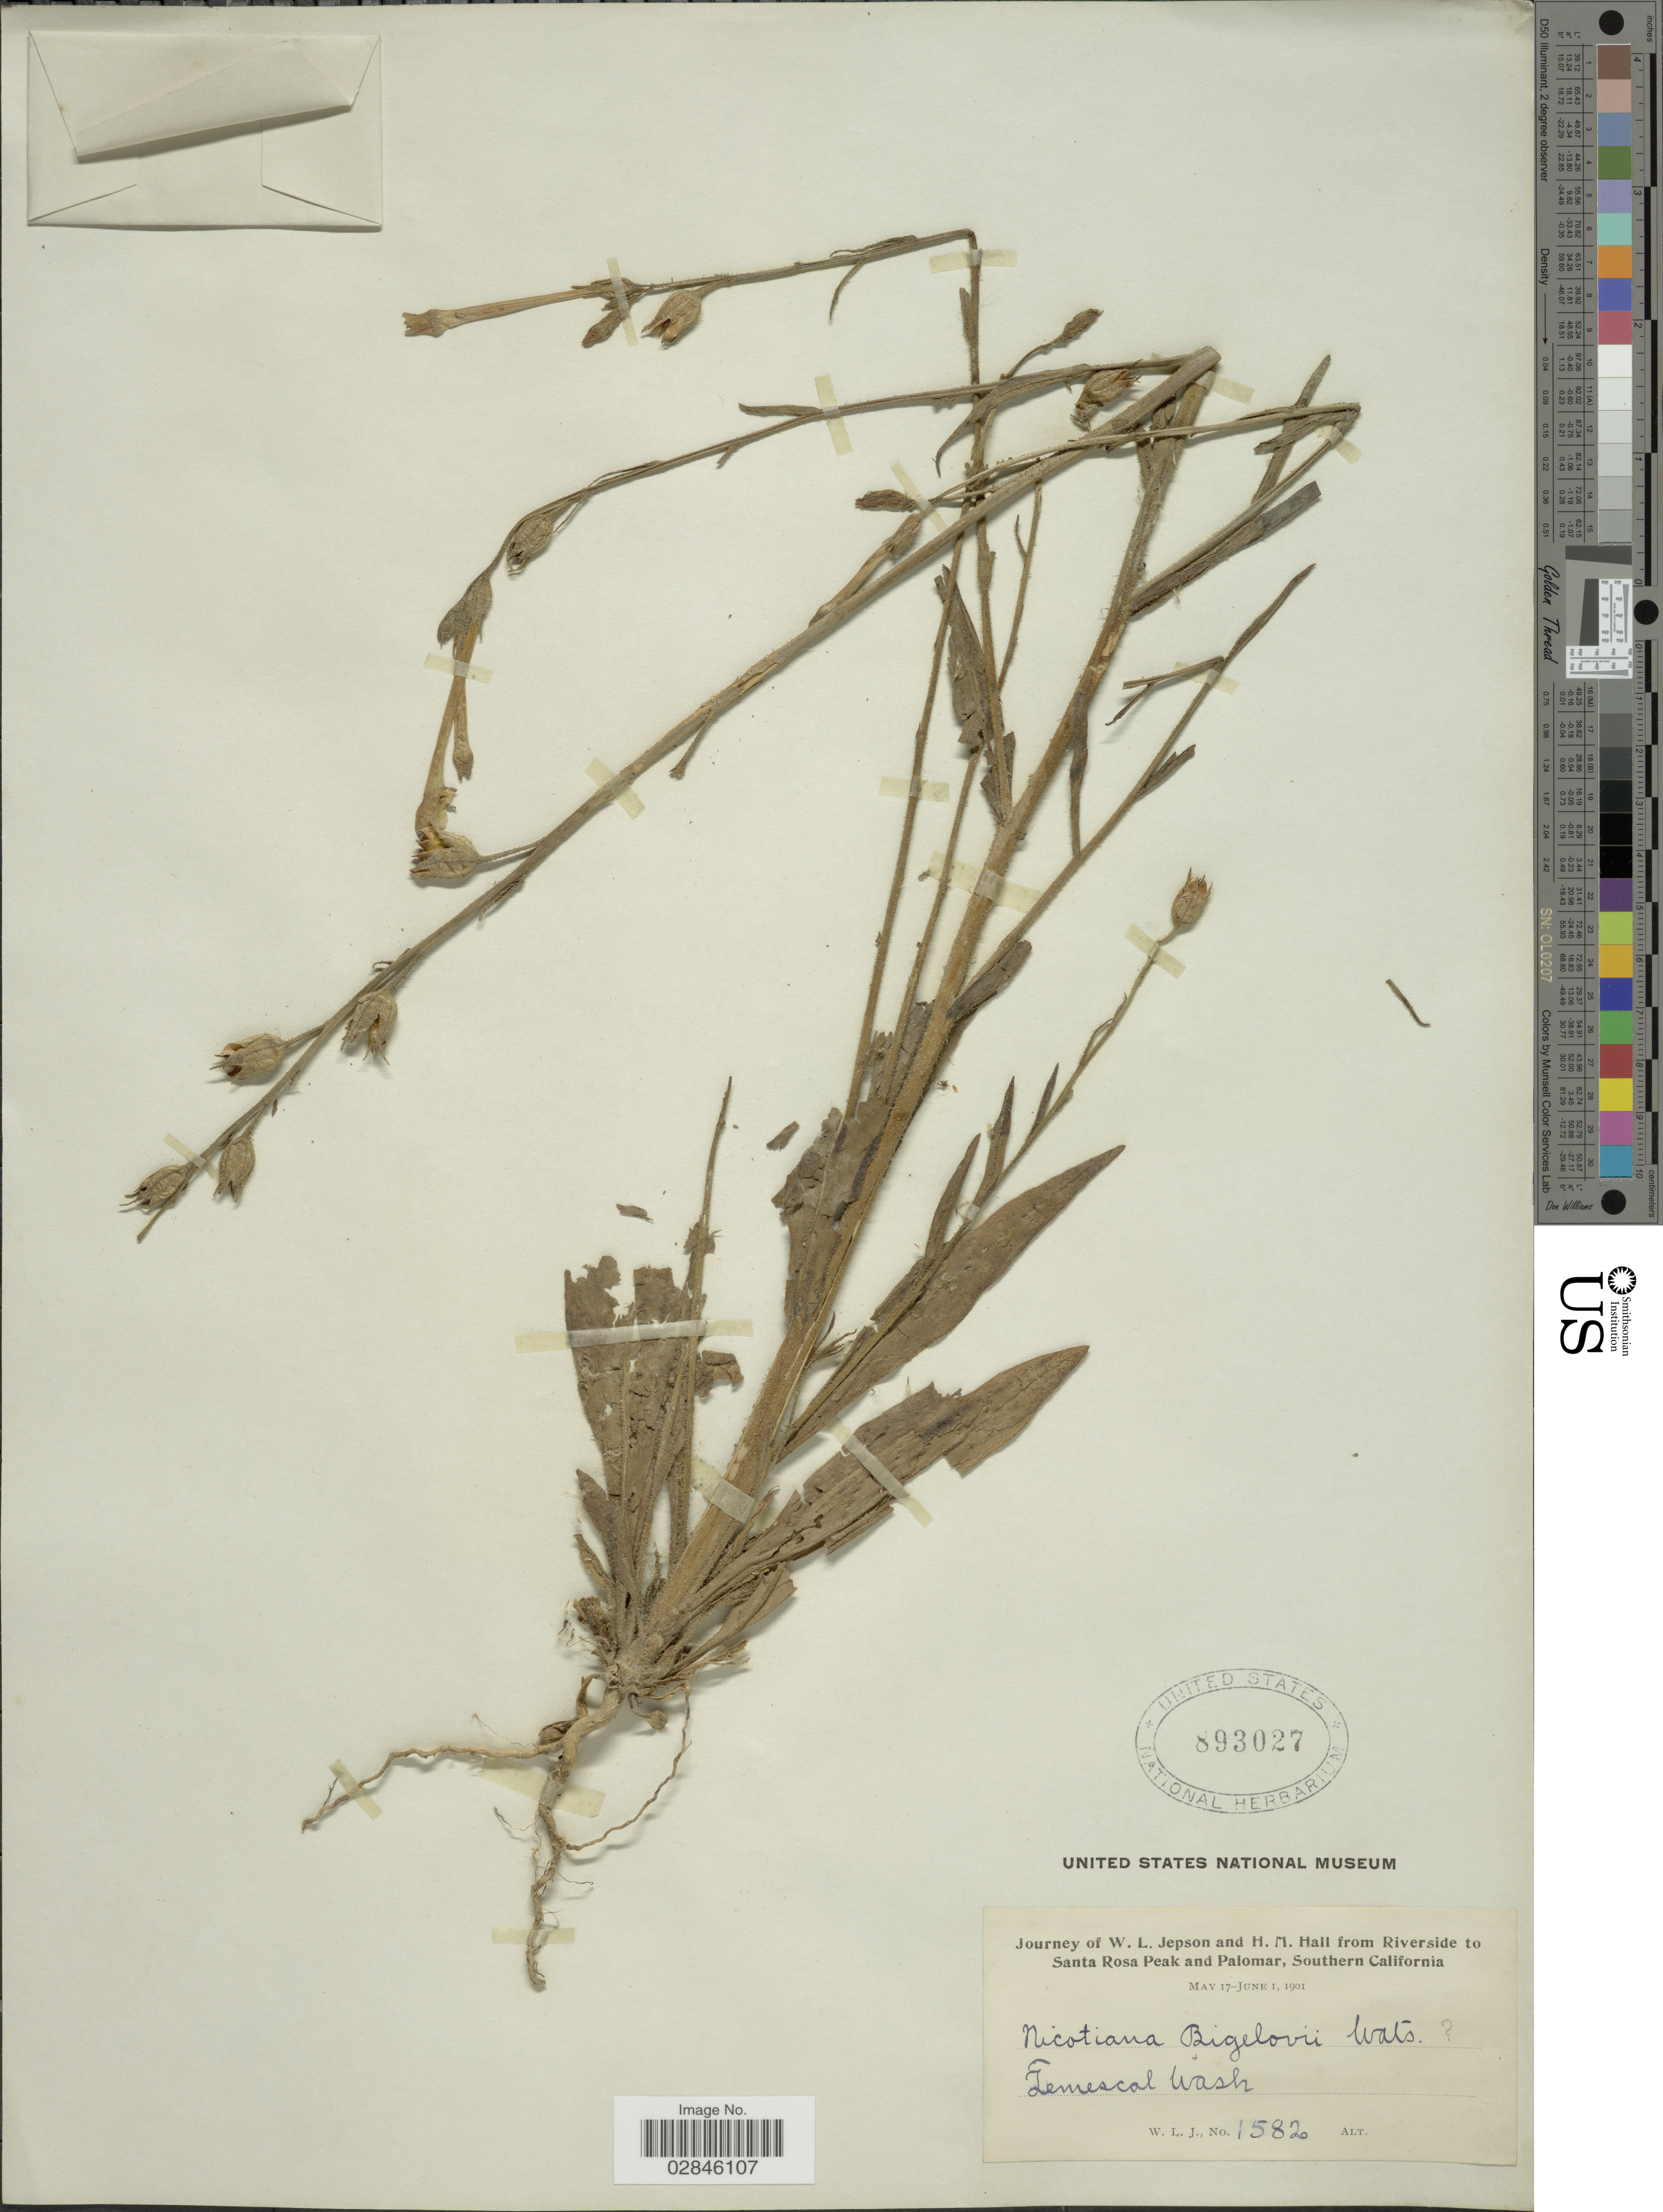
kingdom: Plantae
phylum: Tracheophyta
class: Magnoliopsida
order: Solanales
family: Solanaceae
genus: Nicotiana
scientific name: Nicotiana bigelovii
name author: S. Watson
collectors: W. L. Jepson & H. M. Hall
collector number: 1582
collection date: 1901-05-17/1901-06-01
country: United States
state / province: California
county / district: Riverside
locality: Riverside to Santa Rosa Peak and Palomar, Southern California. Temescal Wash.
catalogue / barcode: US 893027